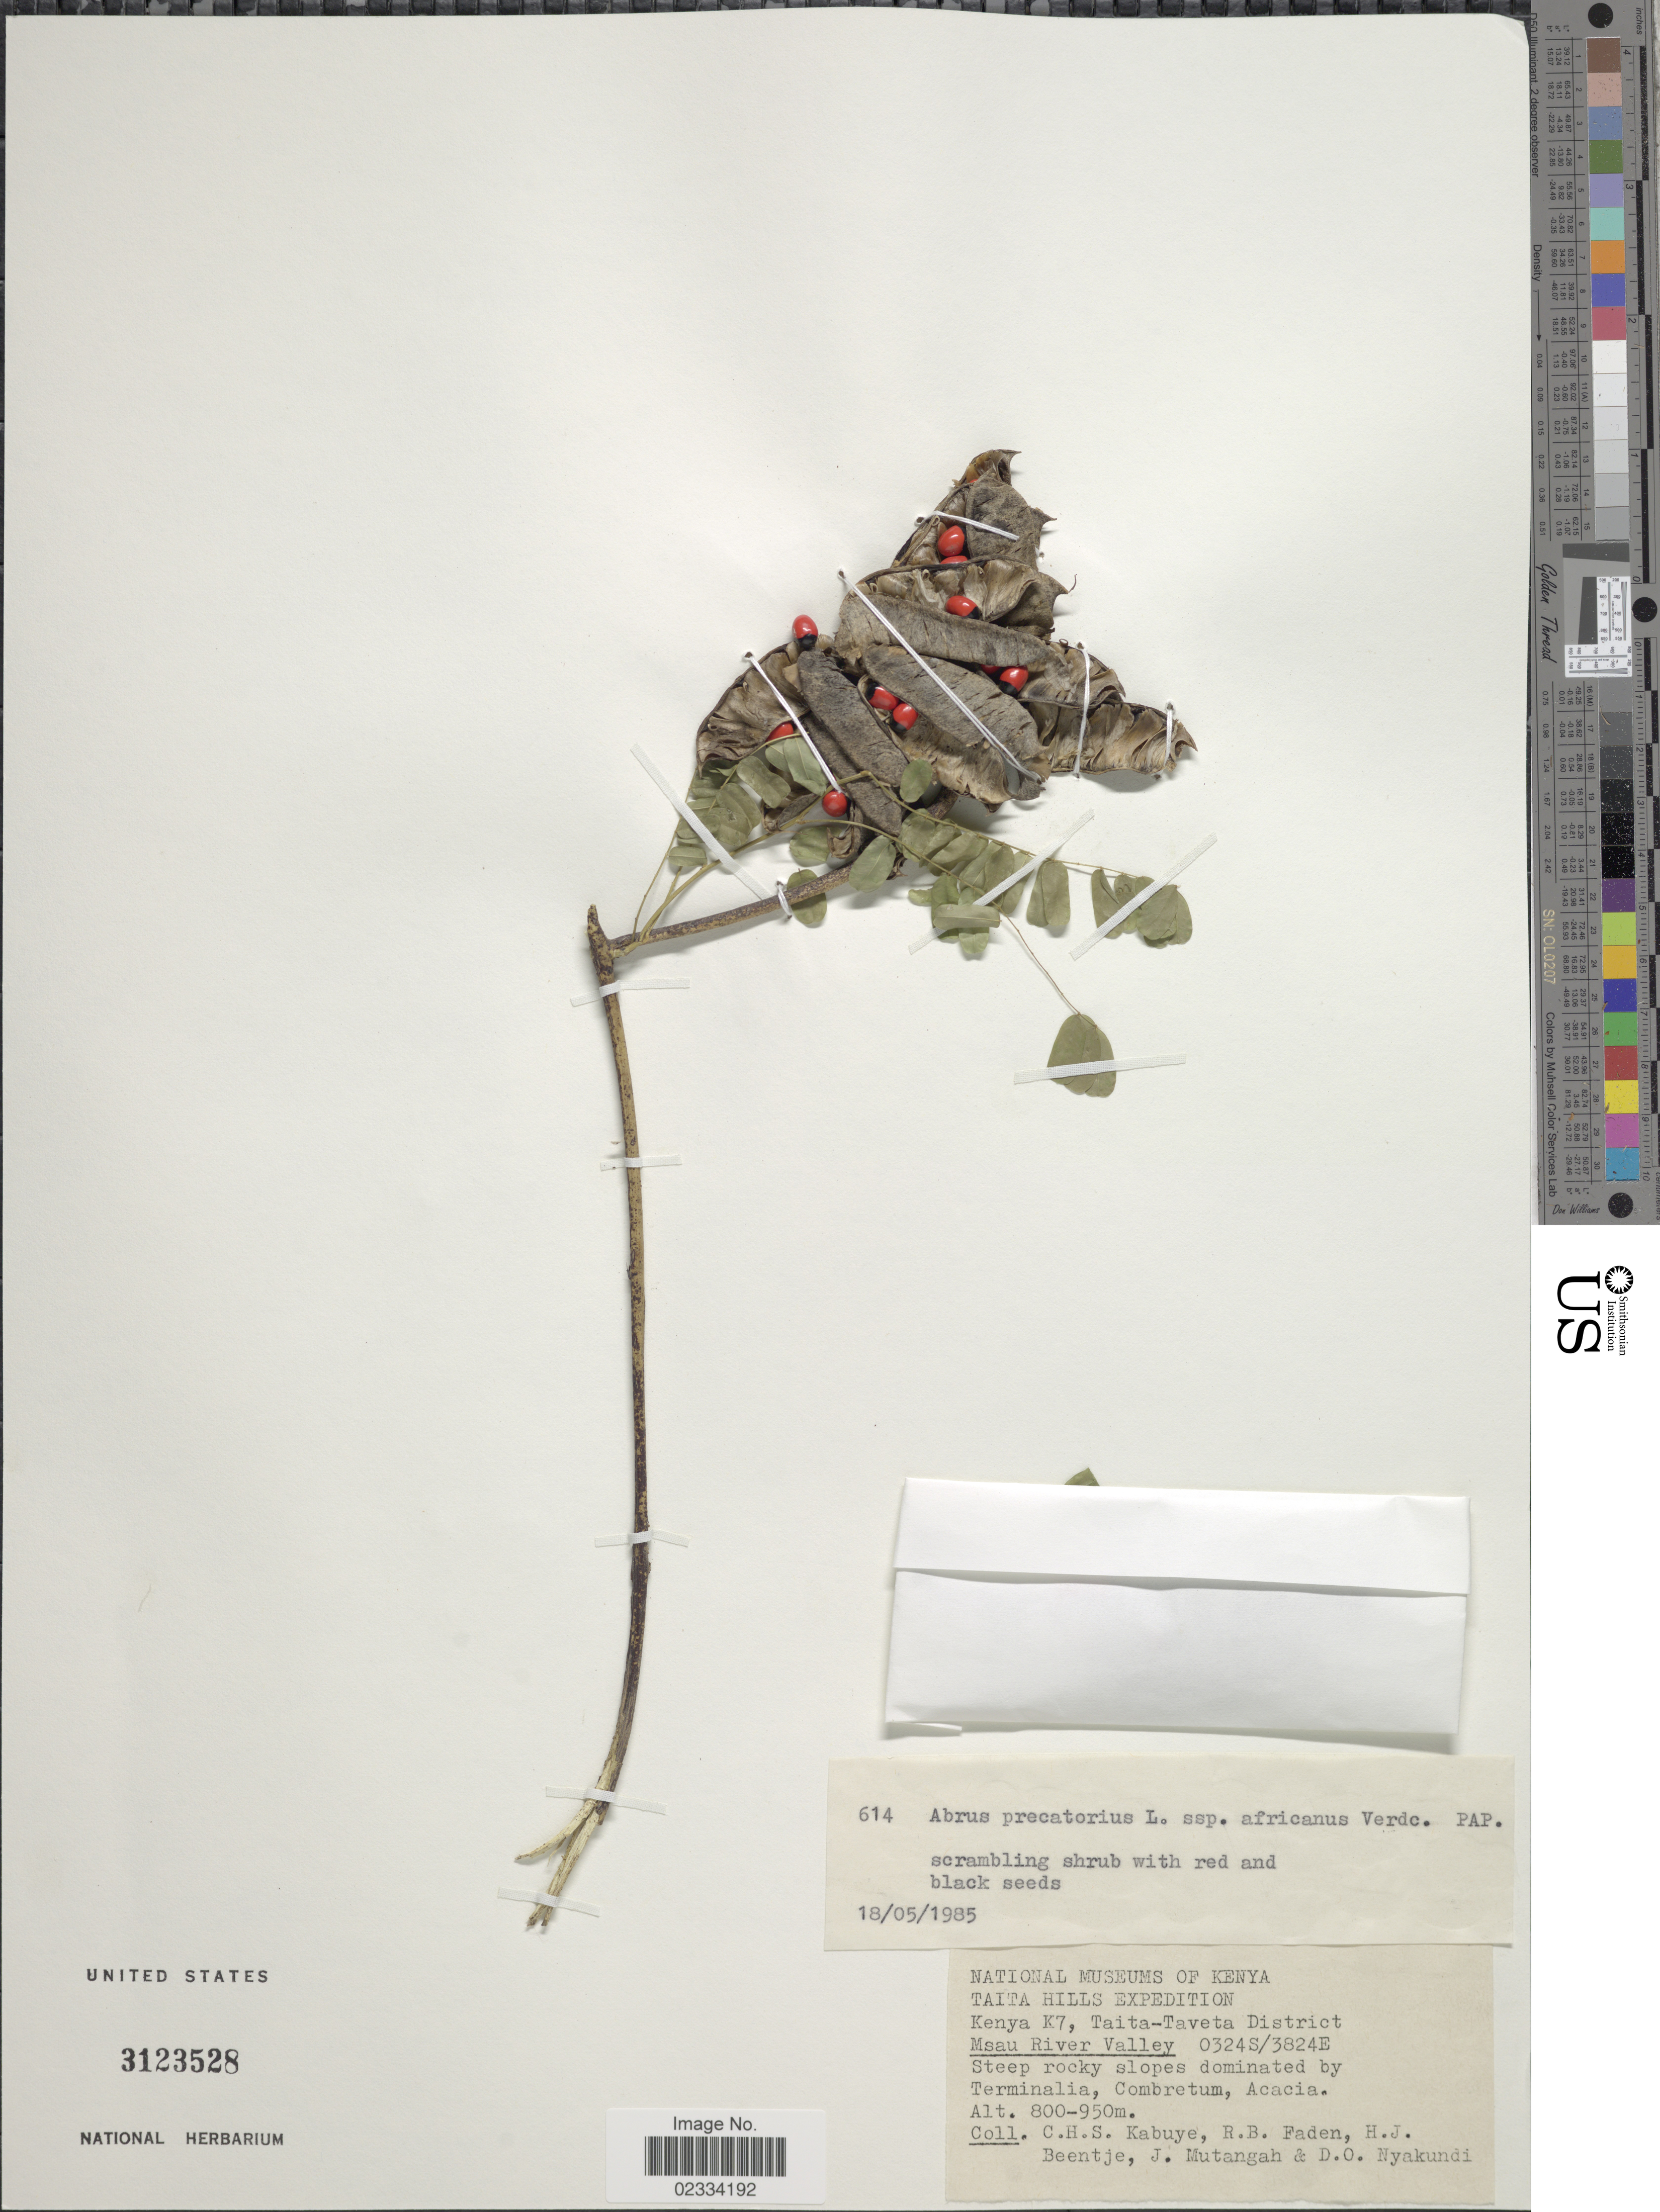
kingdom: Plantae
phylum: Tracheophyta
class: Magnoliopsida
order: Fabales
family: Fabaceae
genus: Abrus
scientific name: Abrus precatorius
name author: L.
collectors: C. Kabuye, R. B. Faden, H. J. Beentje, J. Mutangah & D. Nyakundi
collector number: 614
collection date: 1985-05-18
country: Kenya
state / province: Taita Taveta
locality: Taita Hills. K7, Msau River Valley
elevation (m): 800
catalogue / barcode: US 3123528